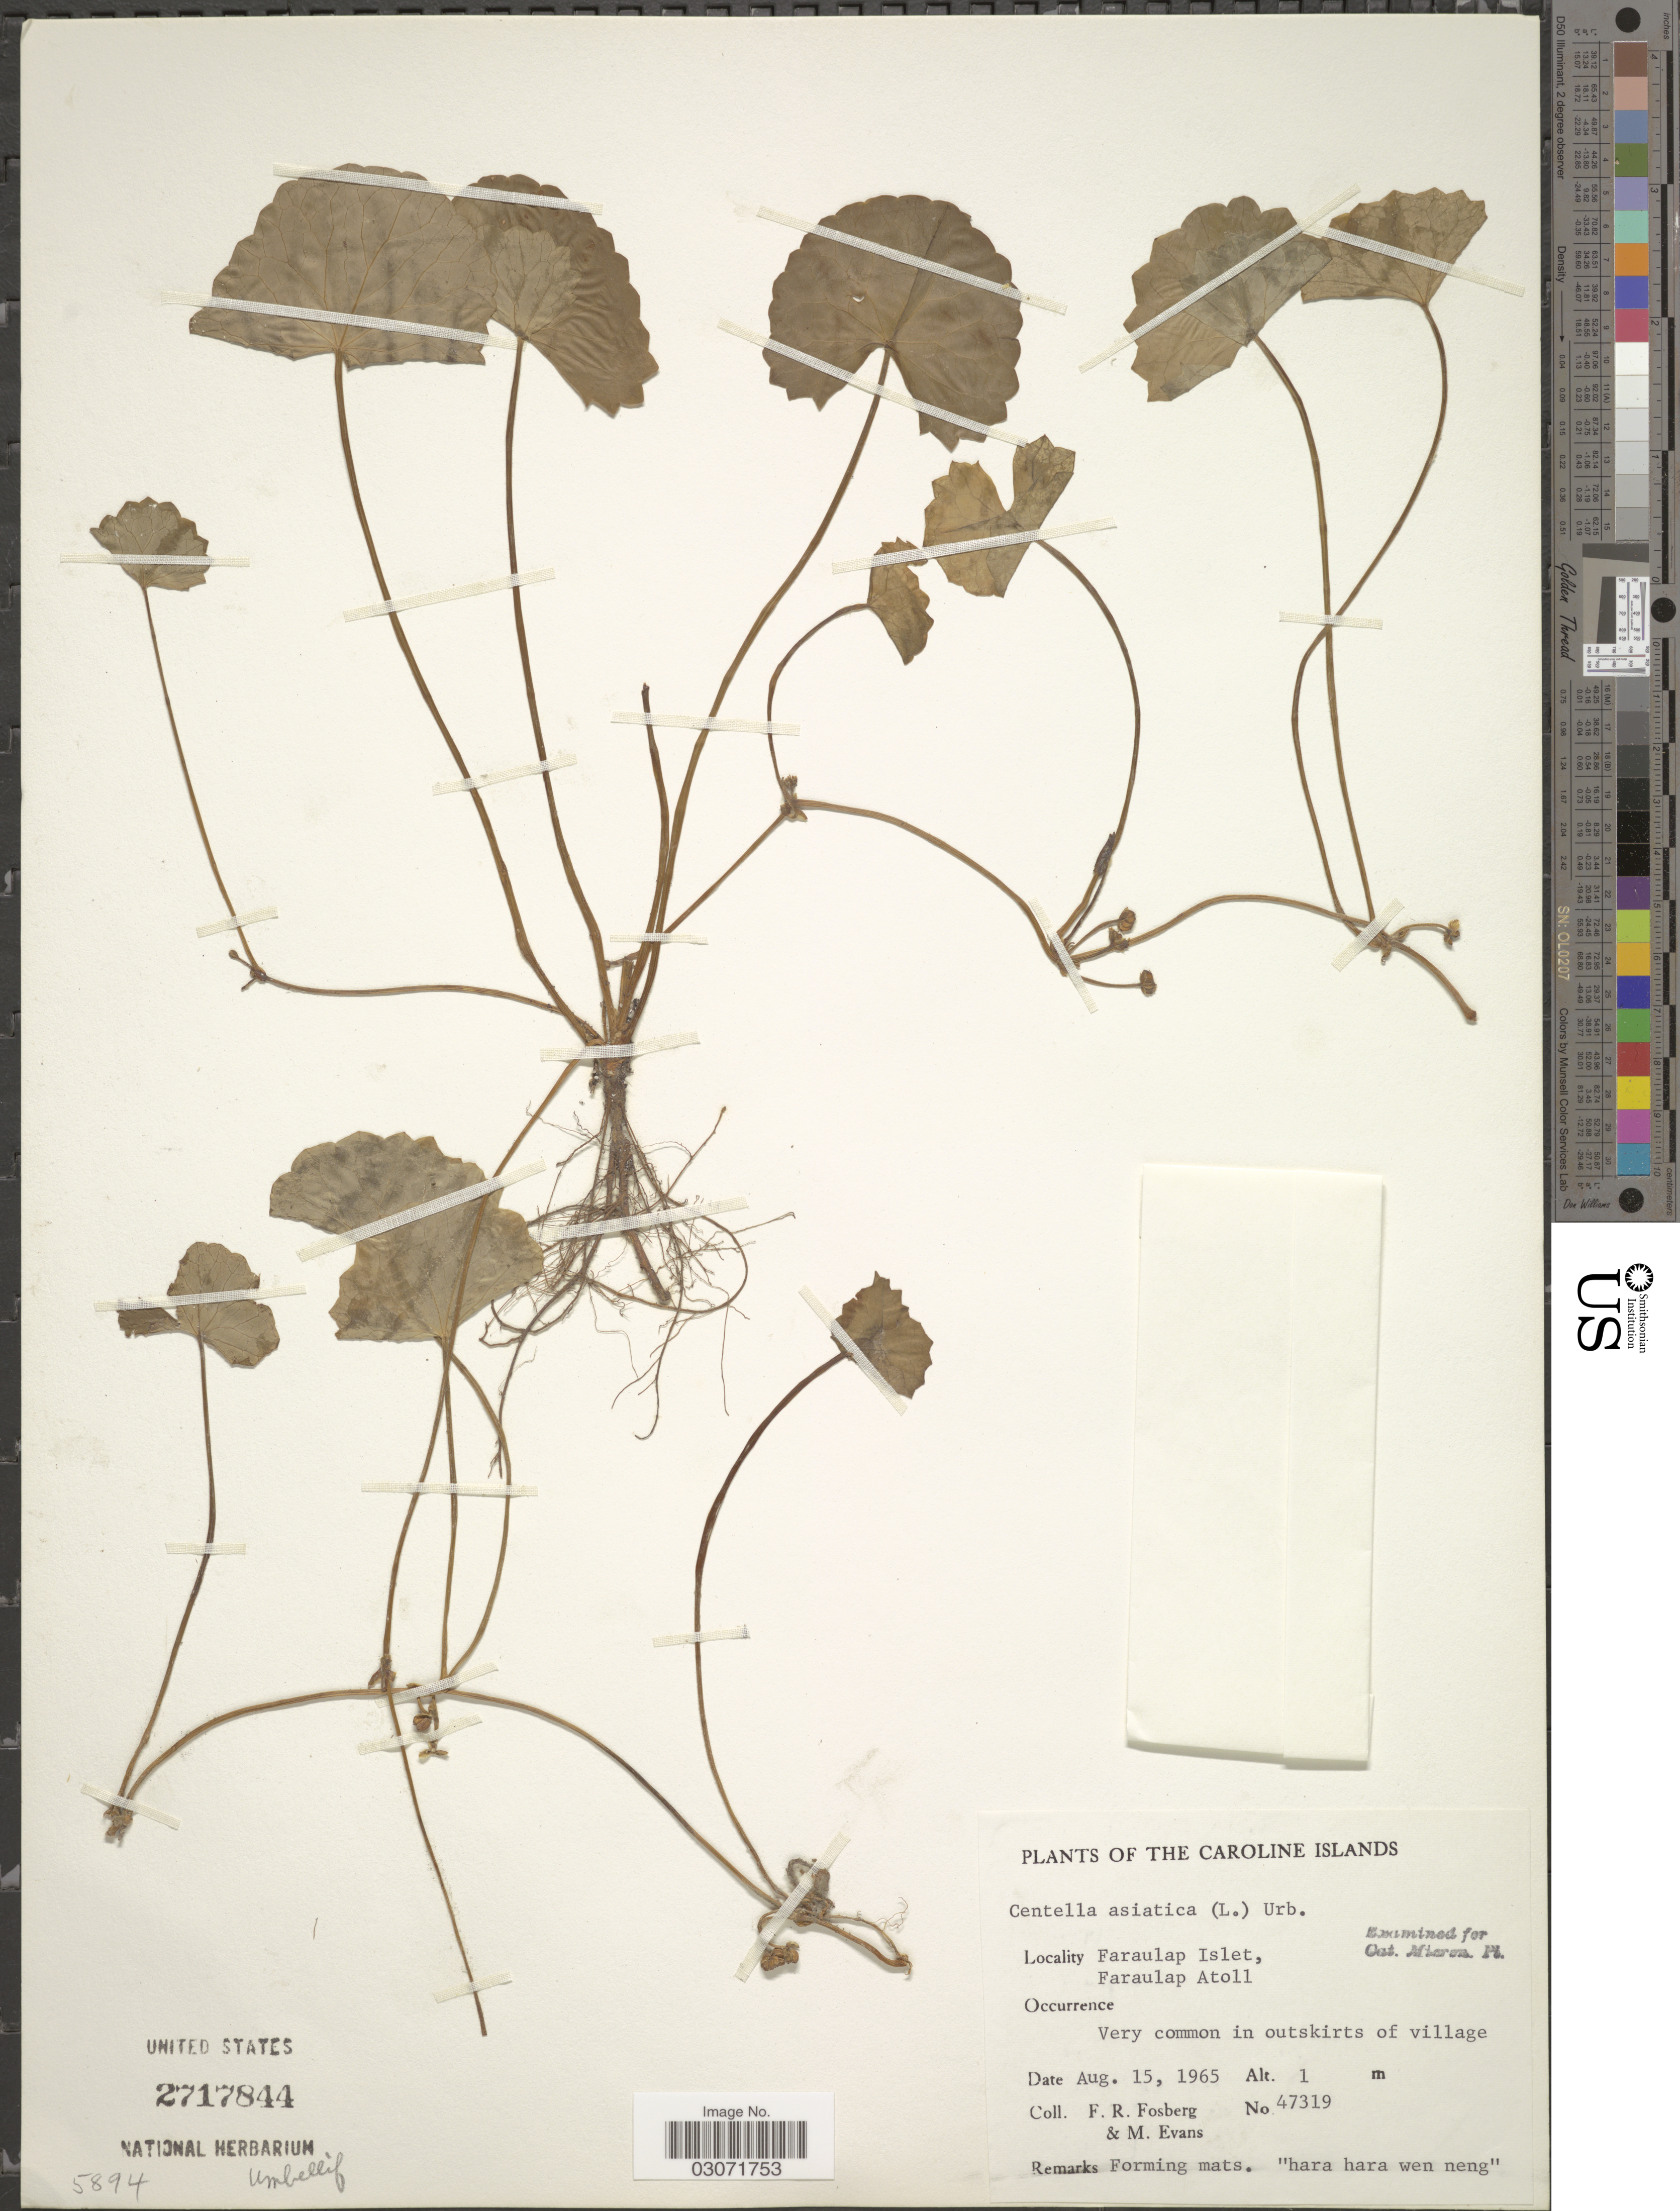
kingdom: Plantae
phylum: Tracheophyta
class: Magnoliopsida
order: Apiales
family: Apiaceae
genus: Centella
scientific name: Centella asiatica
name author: (L.) Urb.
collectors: F. R. Fosberg & M. Evans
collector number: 47319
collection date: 1965-08-15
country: Micronesia, Federated States of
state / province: Yap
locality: The Caroline Islands. Faraulap Islet, Faraulap Atoll.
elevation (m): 1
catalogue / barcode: US 2717844